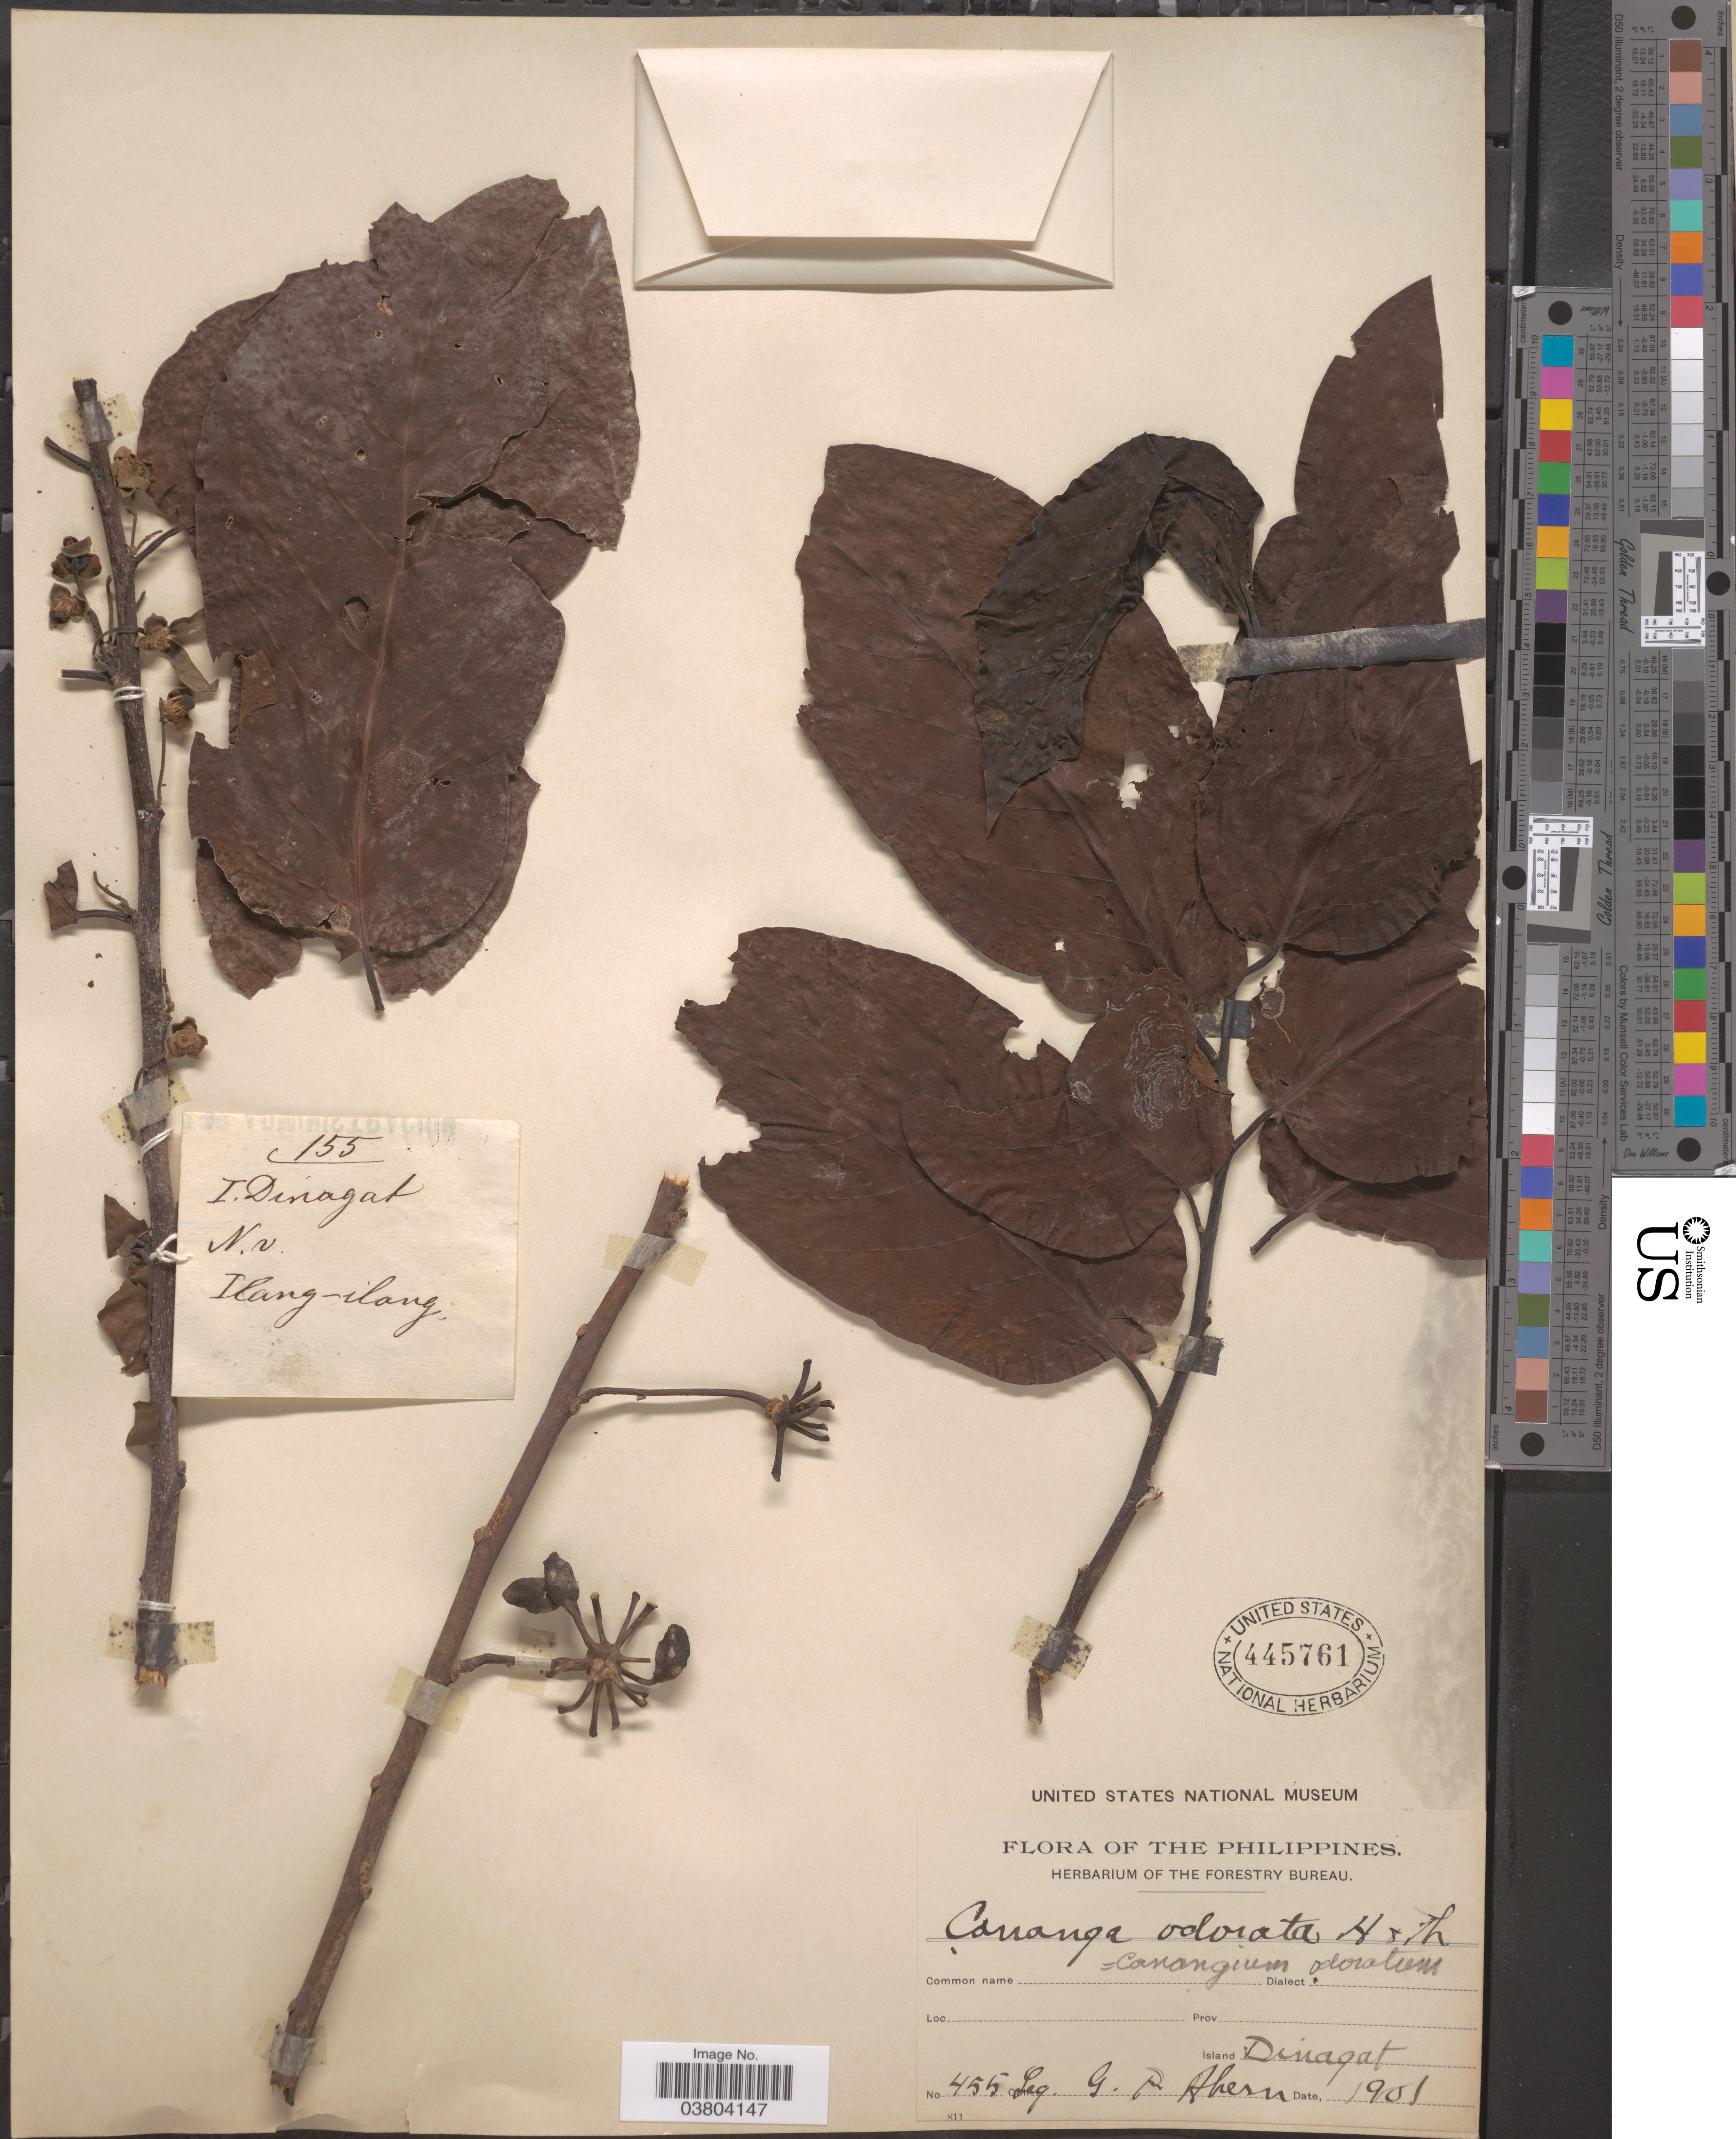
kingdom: Plantae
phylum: Tracheophyta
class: Magnoliopsida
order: Magnoliales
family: Annonaceae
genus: Cananga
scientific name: Cananga odorata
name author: (Lam.) Hook. f. & Thomson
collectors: G. Ahern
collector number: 455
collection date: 1901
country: Philippines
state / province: Caraga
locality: Island Dinagat.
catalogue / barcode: US 445761